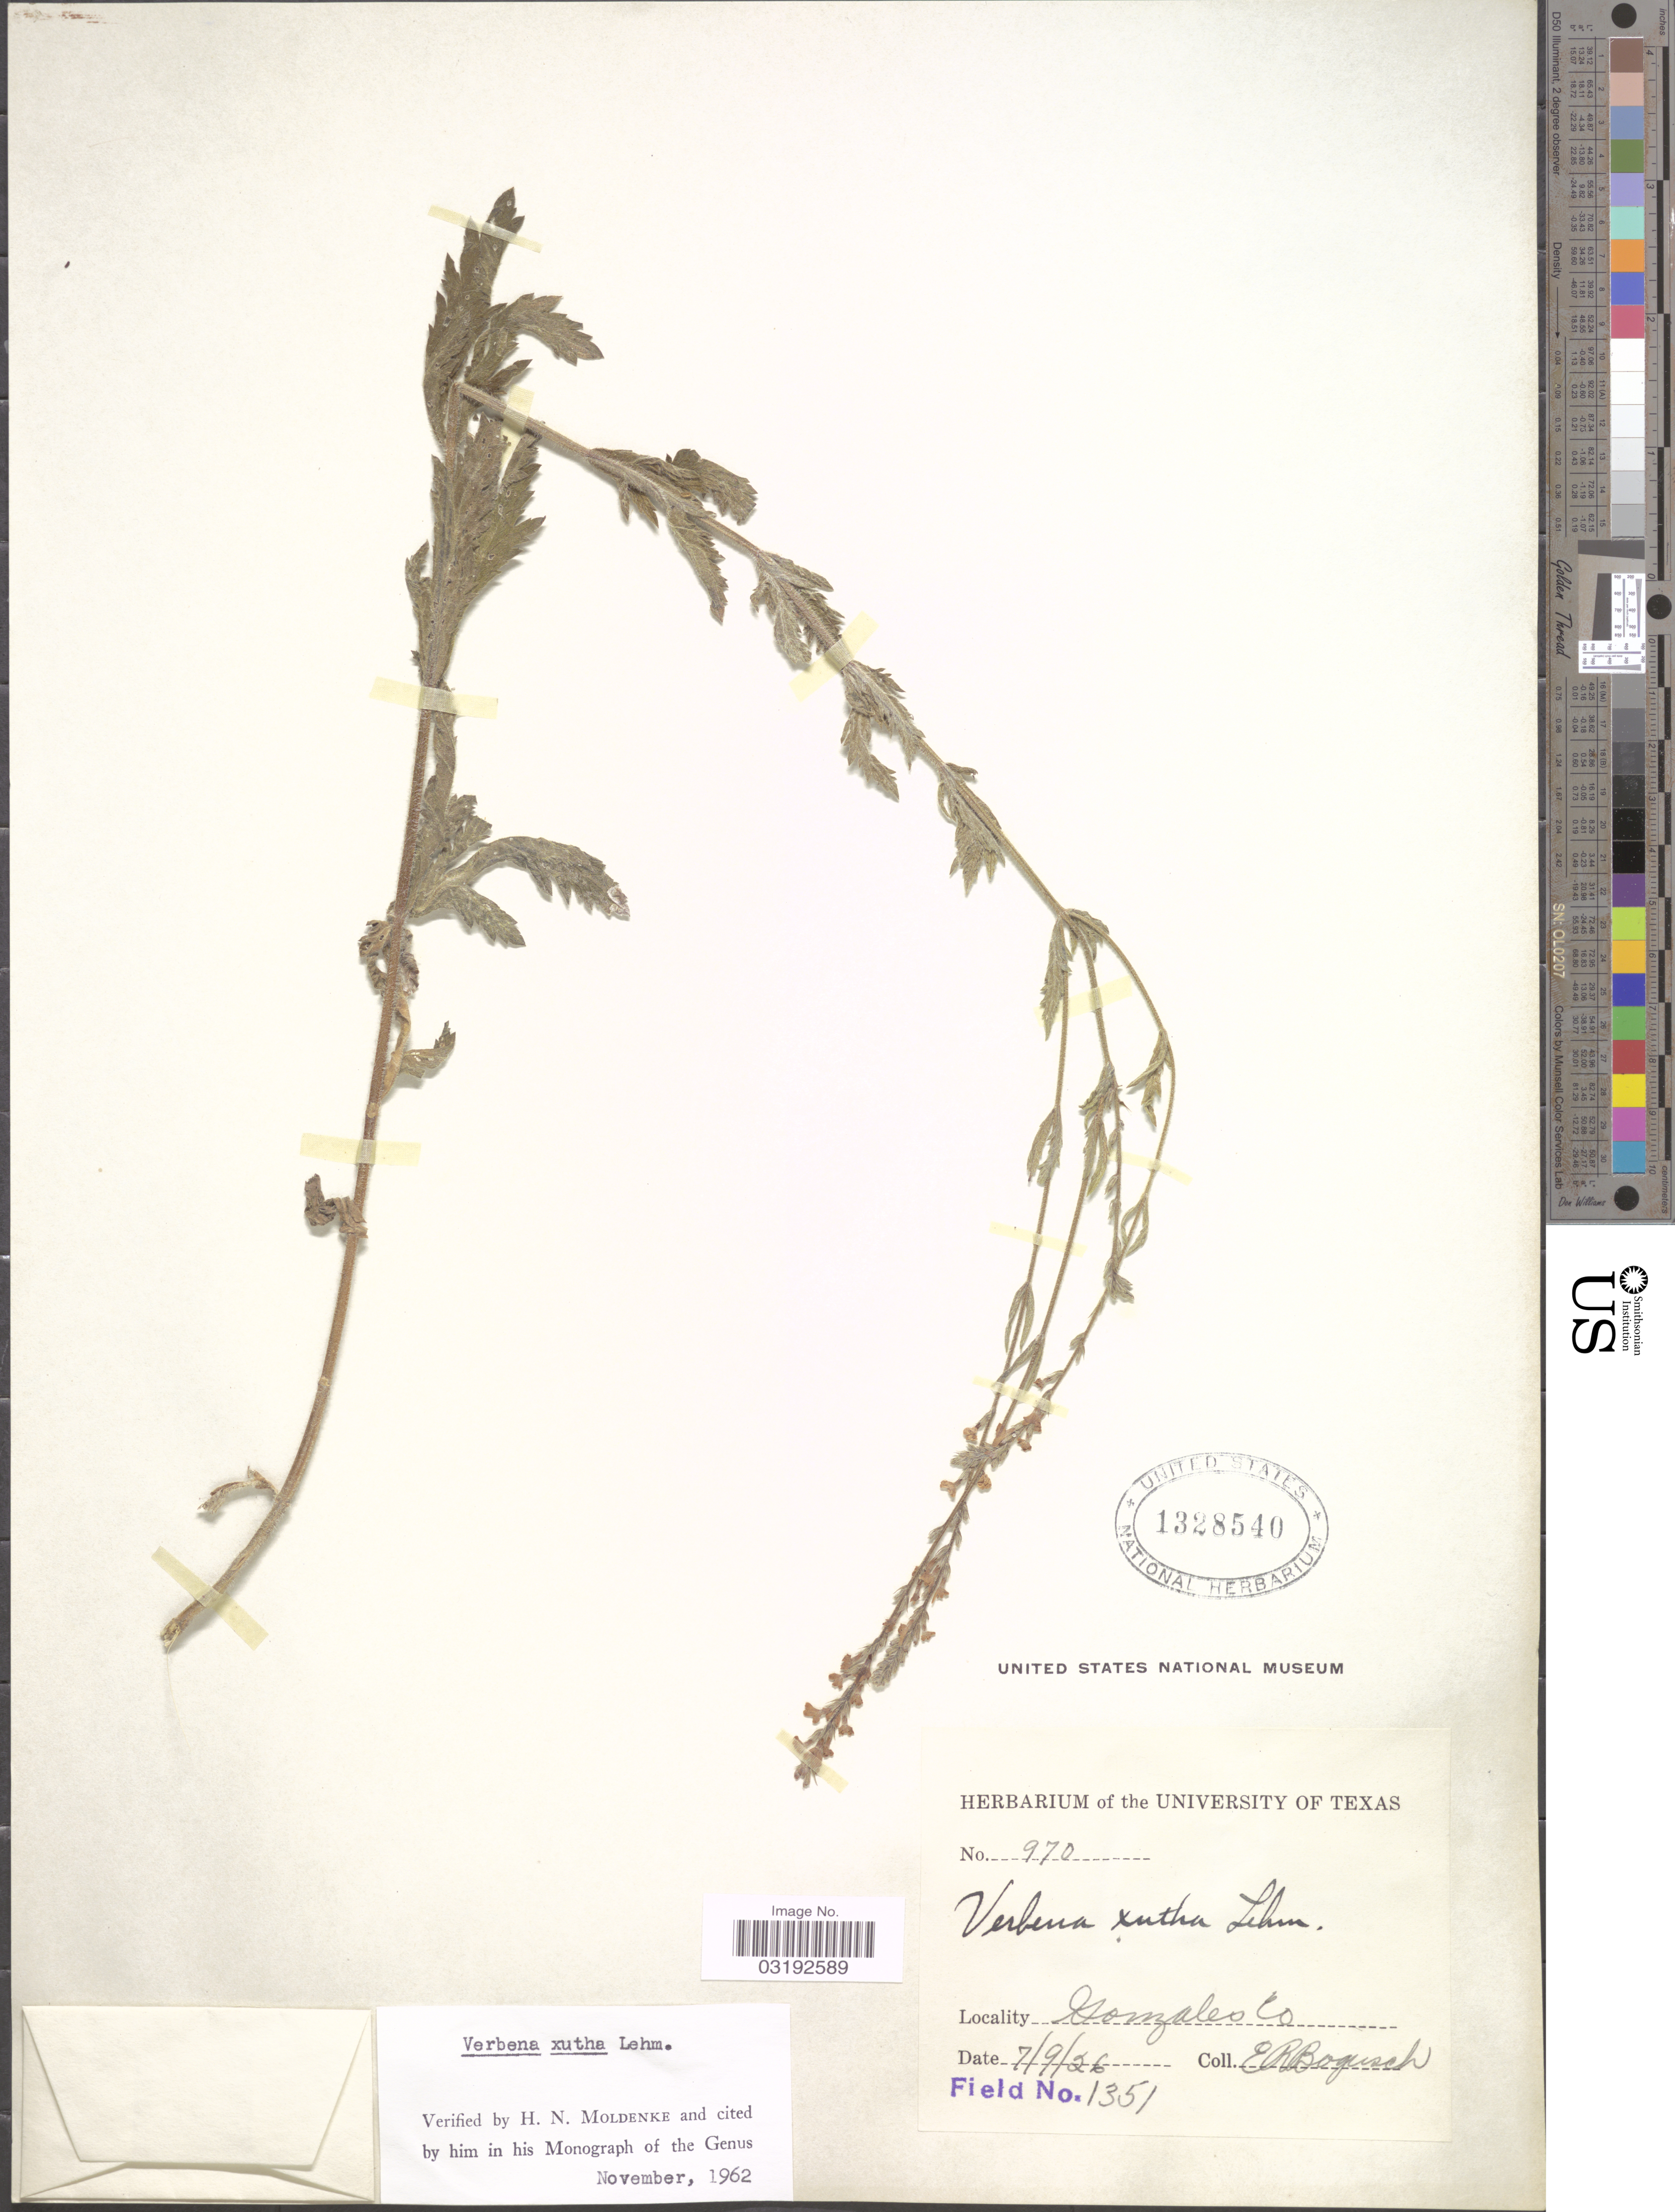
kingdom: Plantae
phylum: Tracheophyta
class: Magnoliopsida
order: Lamiales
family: Verbenaceae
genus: Verbena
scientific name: Verbena xutha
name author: Lehm.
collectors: E. Bogusch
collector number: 970/1351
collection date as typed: Transcribed d/m/y: 9/7/26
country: United States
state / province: Texas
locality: Gonzales Co.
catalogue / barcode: US 1328540